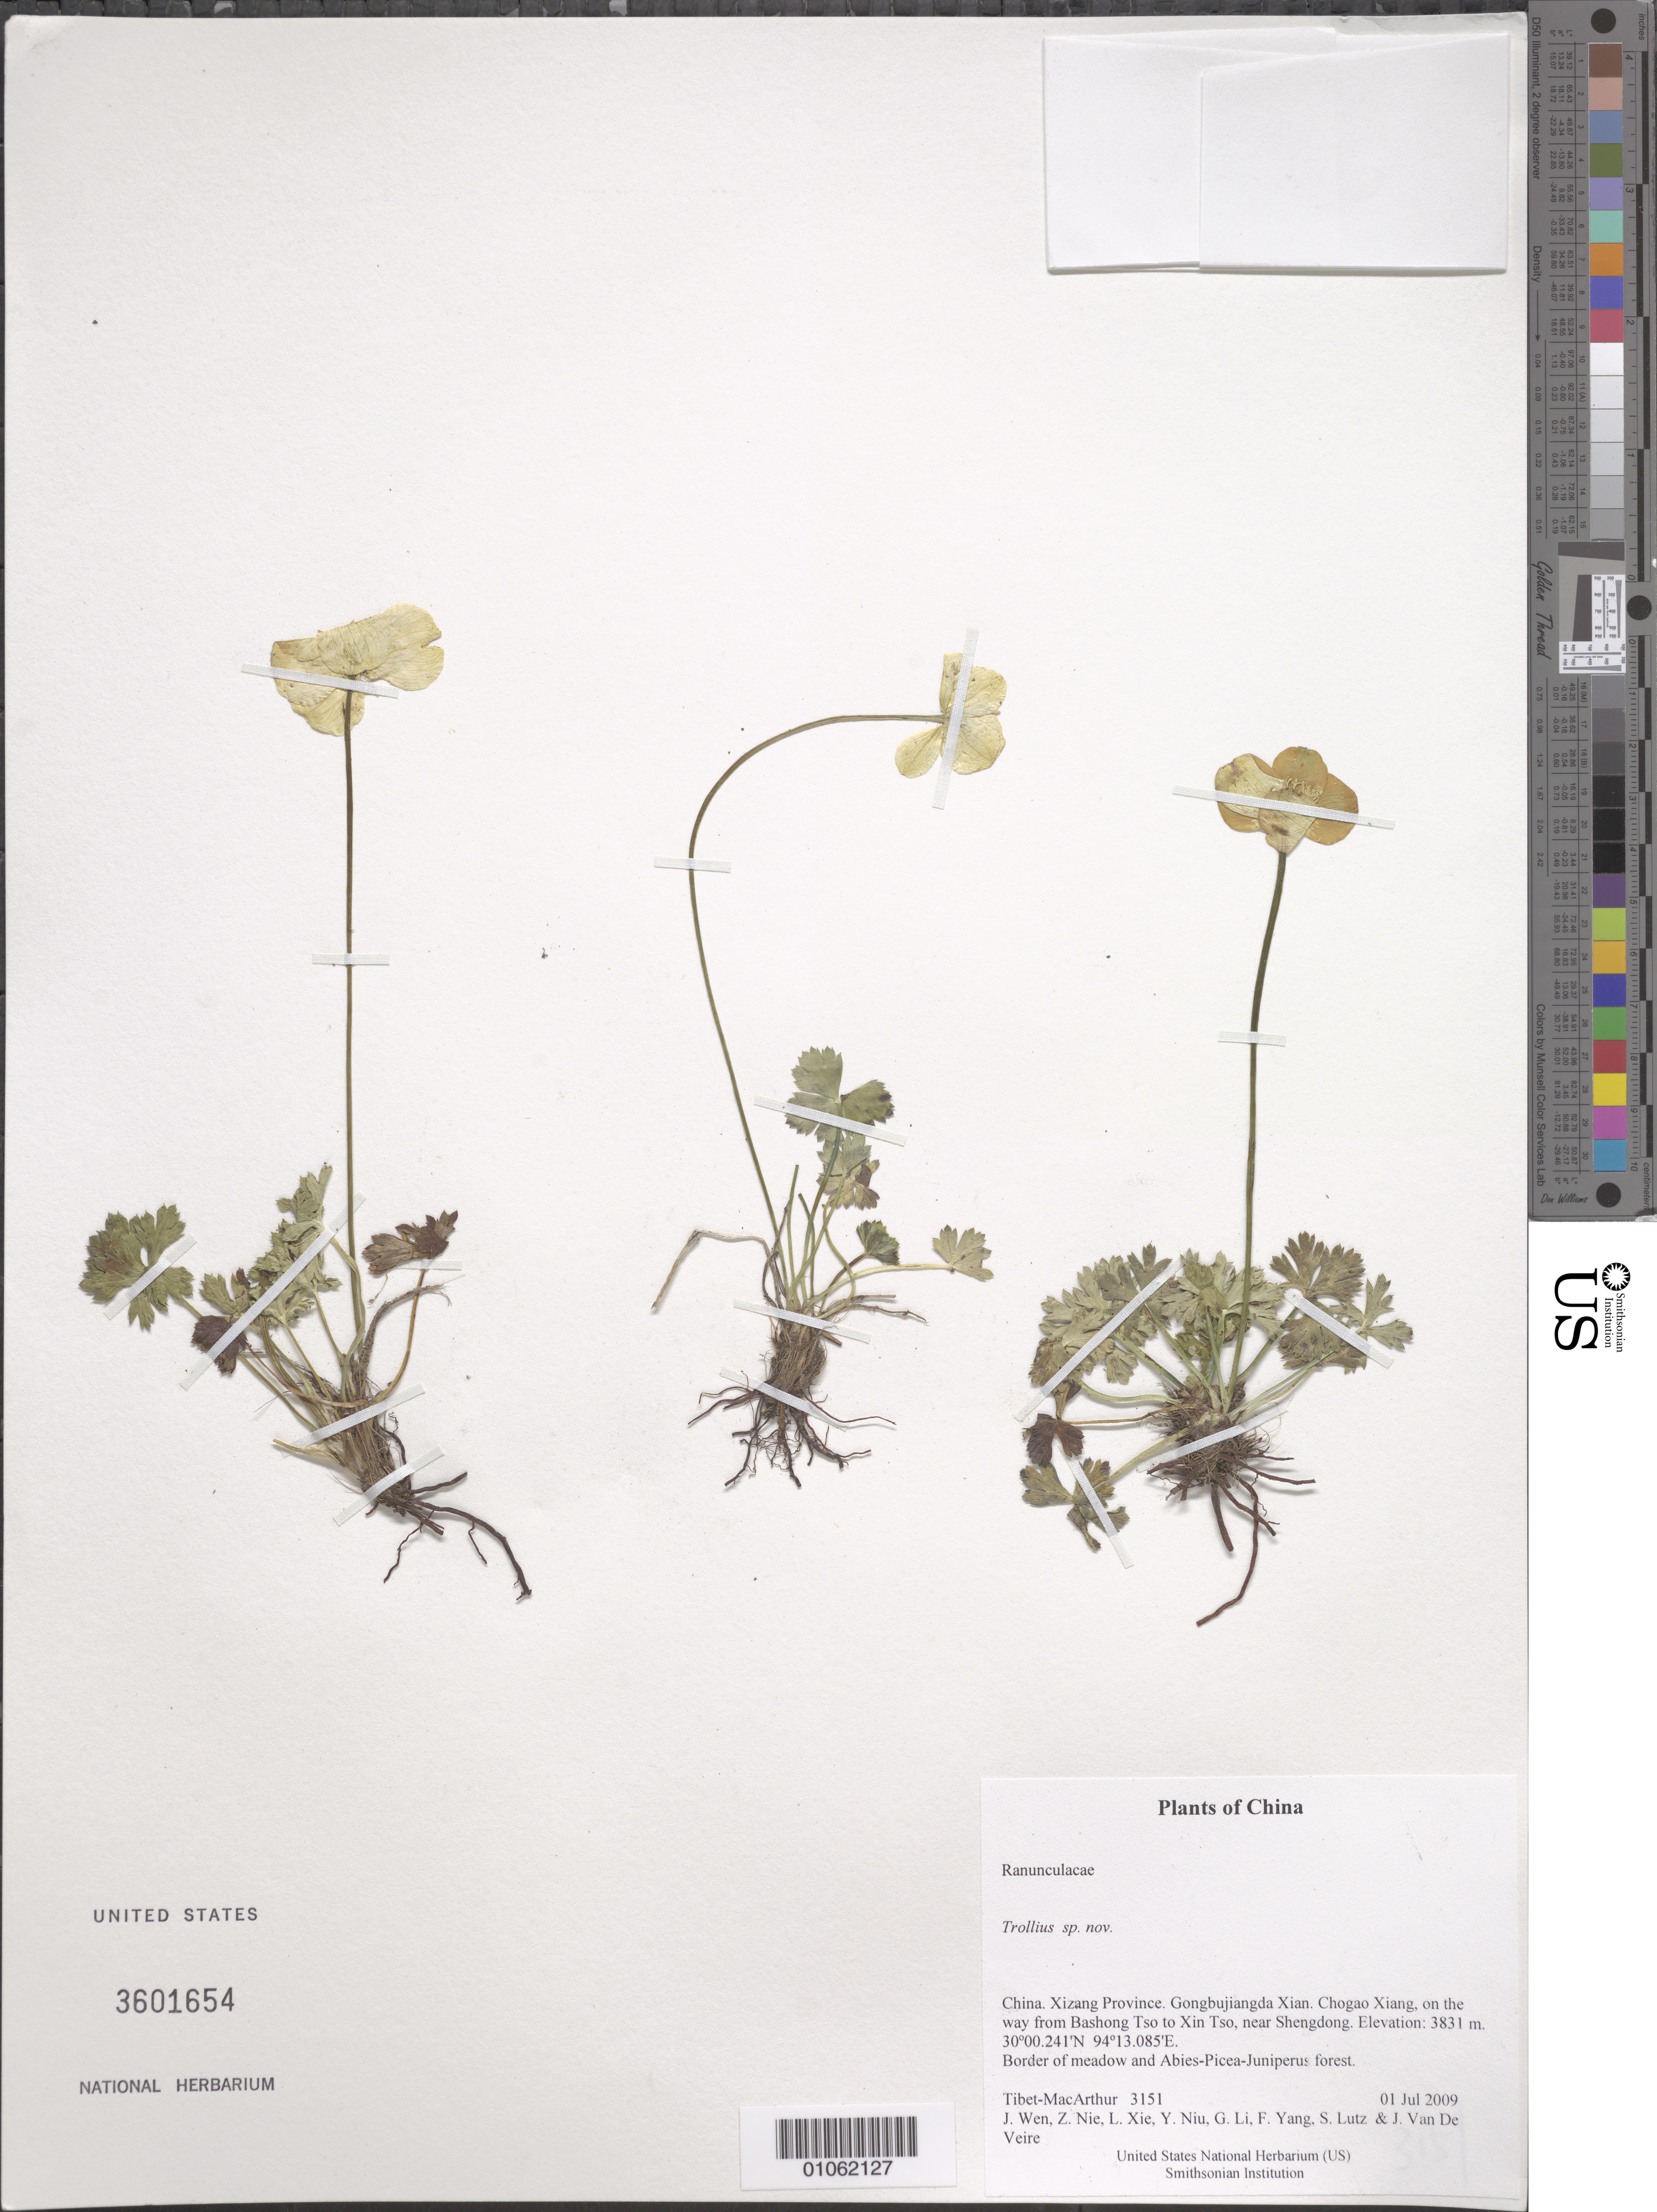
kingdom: Plantae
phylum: Tracheophyta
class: Magnoliopsida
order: Ranunculales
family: Ranunculaceae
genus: Trollius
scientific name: Trollius sp. nov.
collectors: Tibet-MacArthur, J. Wen, Z. Nie, L. Xie, Y. Niu, G. Li, F. Yang, S. Lutz & J. Van De Veire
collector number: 3151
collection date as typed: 01 Jul 2009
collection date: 2009-07-01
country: China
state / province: Xizang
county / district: Gongbujiangda Xian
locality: Chogao Xiang, on the way from Bashong Tso to Xin Tso, near Shengdong.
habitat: Border of meadow and Abies-Picea-Juniperus forest.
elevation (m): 3831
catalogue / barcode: US 3601654